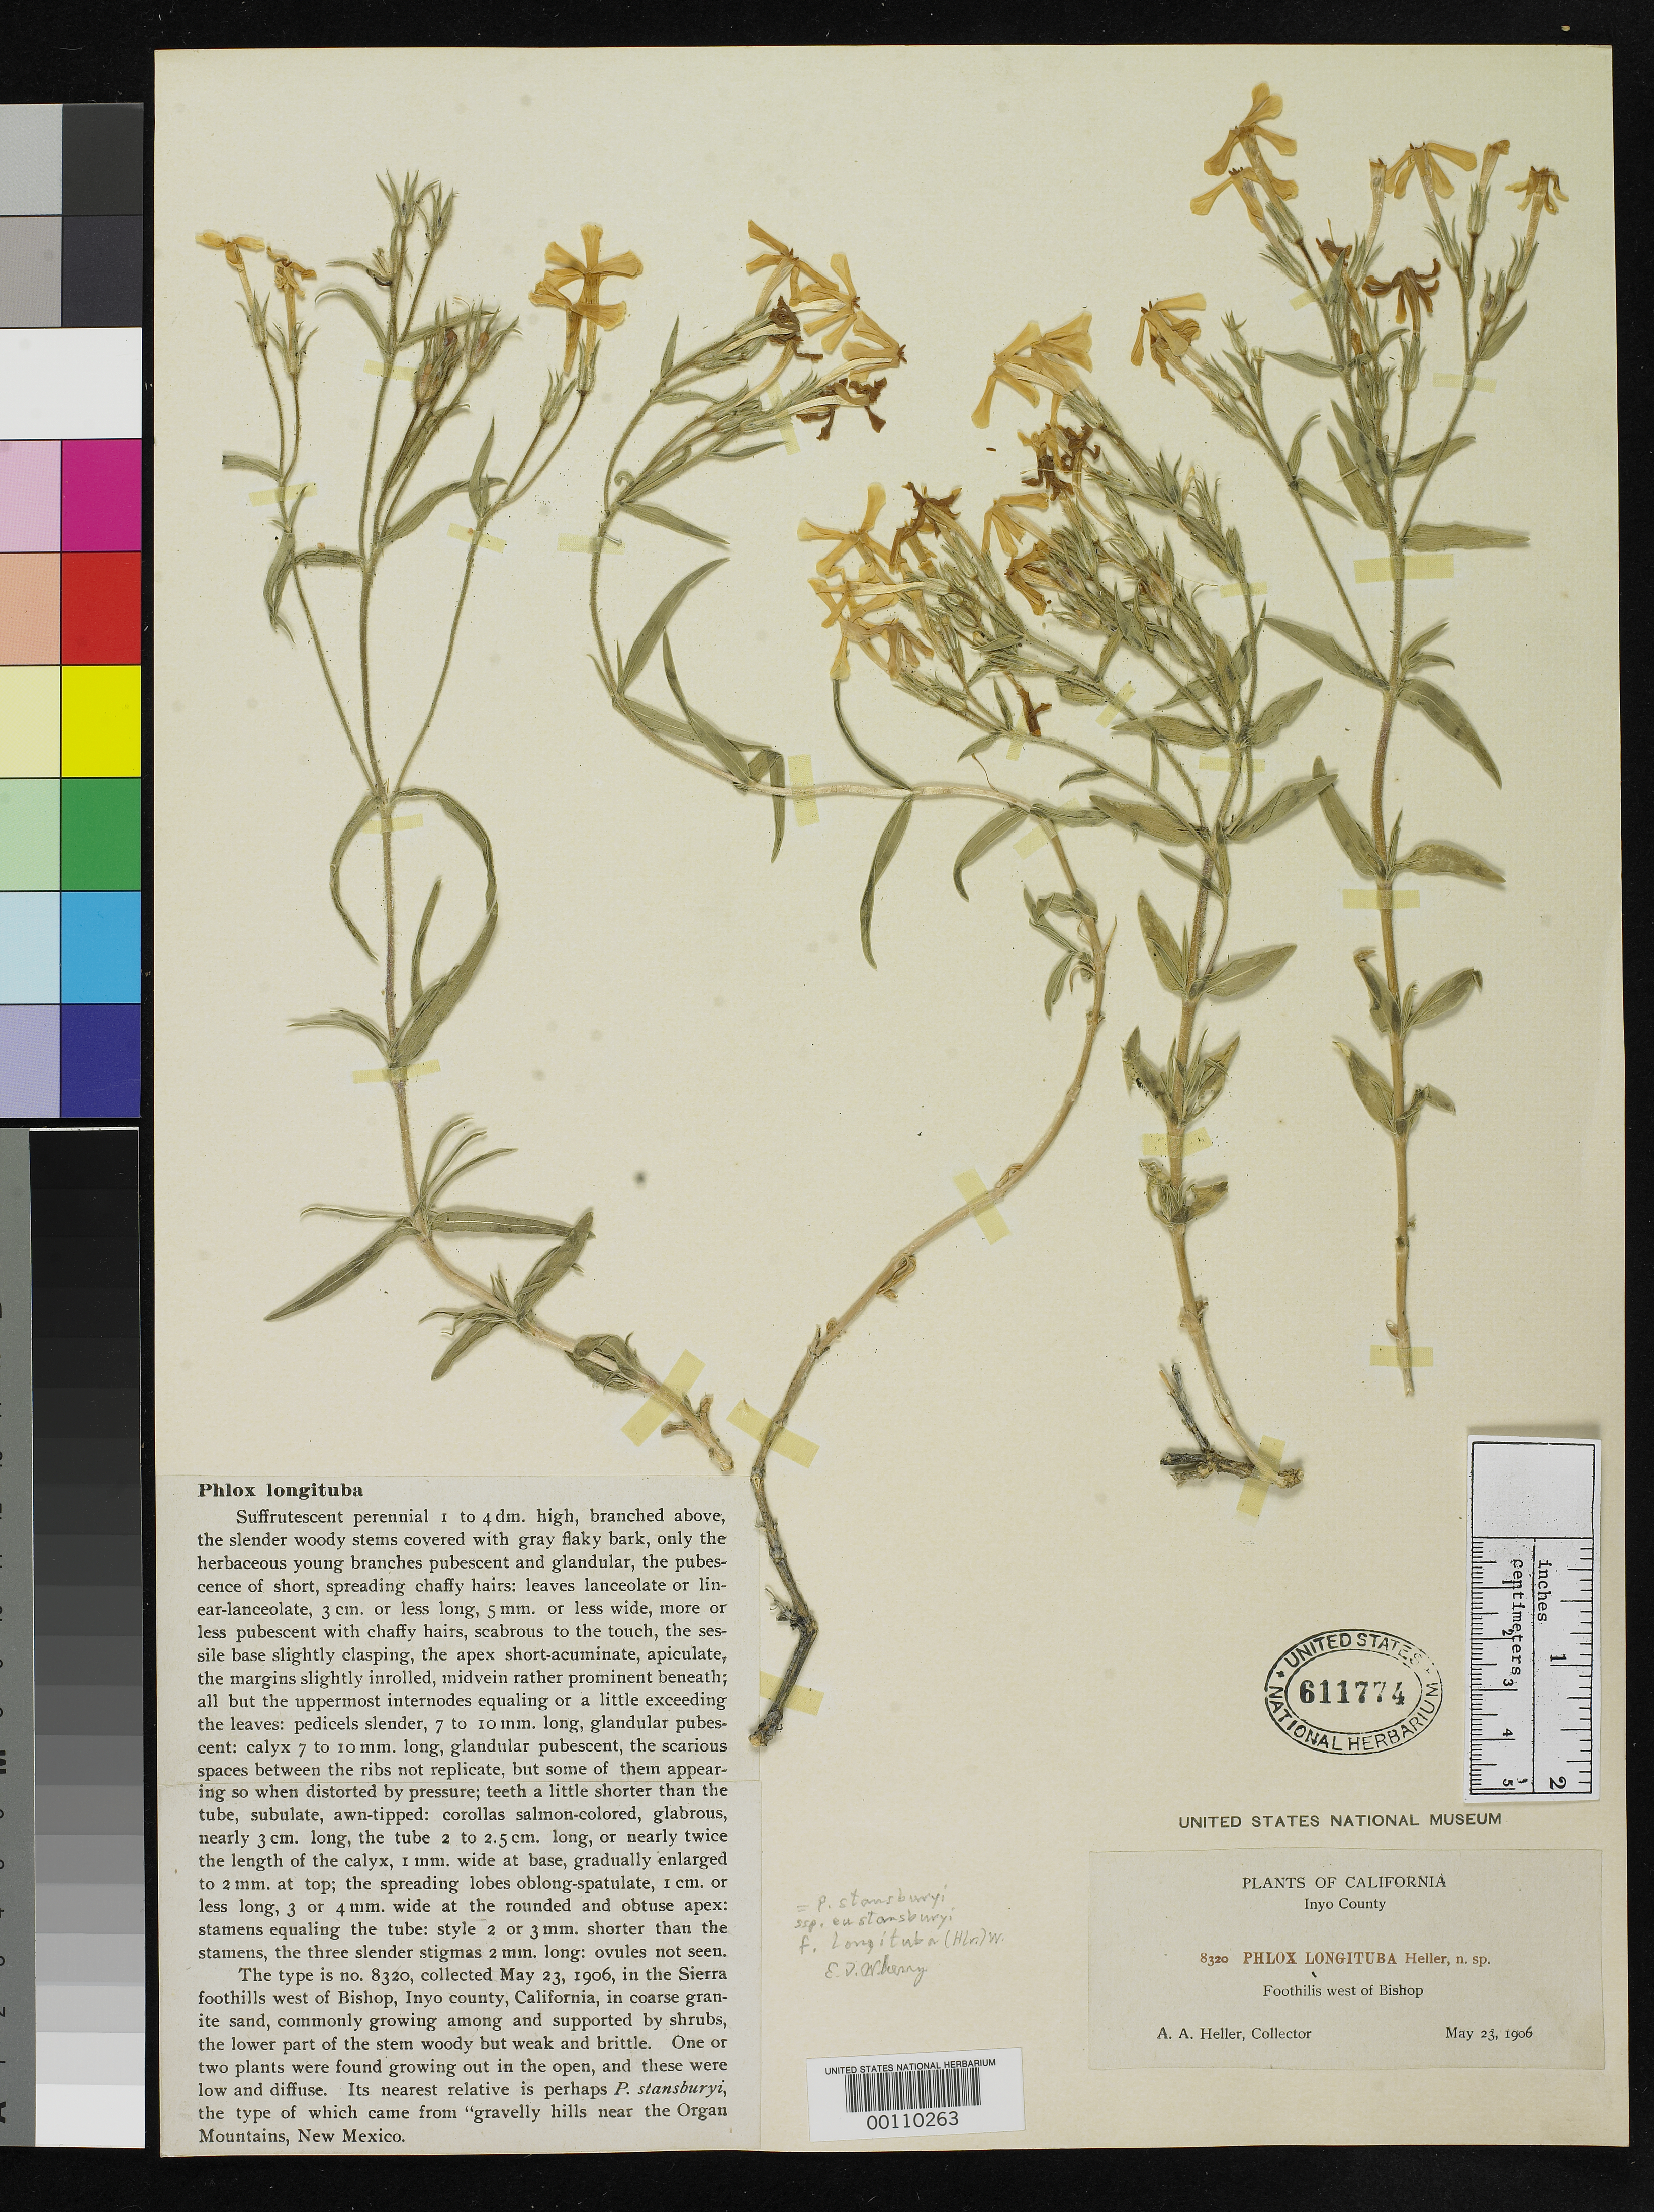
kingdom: Plantae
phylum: Tracheophyta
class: Magnoliopsida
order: Ericales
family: Polemoniaceae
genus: Phlox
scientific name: Phlox longituba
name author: A. Heller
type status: Isotype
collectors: A. A. Heller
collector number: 8320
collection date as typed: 23 May 1906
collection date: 1906-05-23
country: United States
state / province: California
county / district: Inyo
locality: Foothills west of Bishop.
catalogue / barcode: US 611774